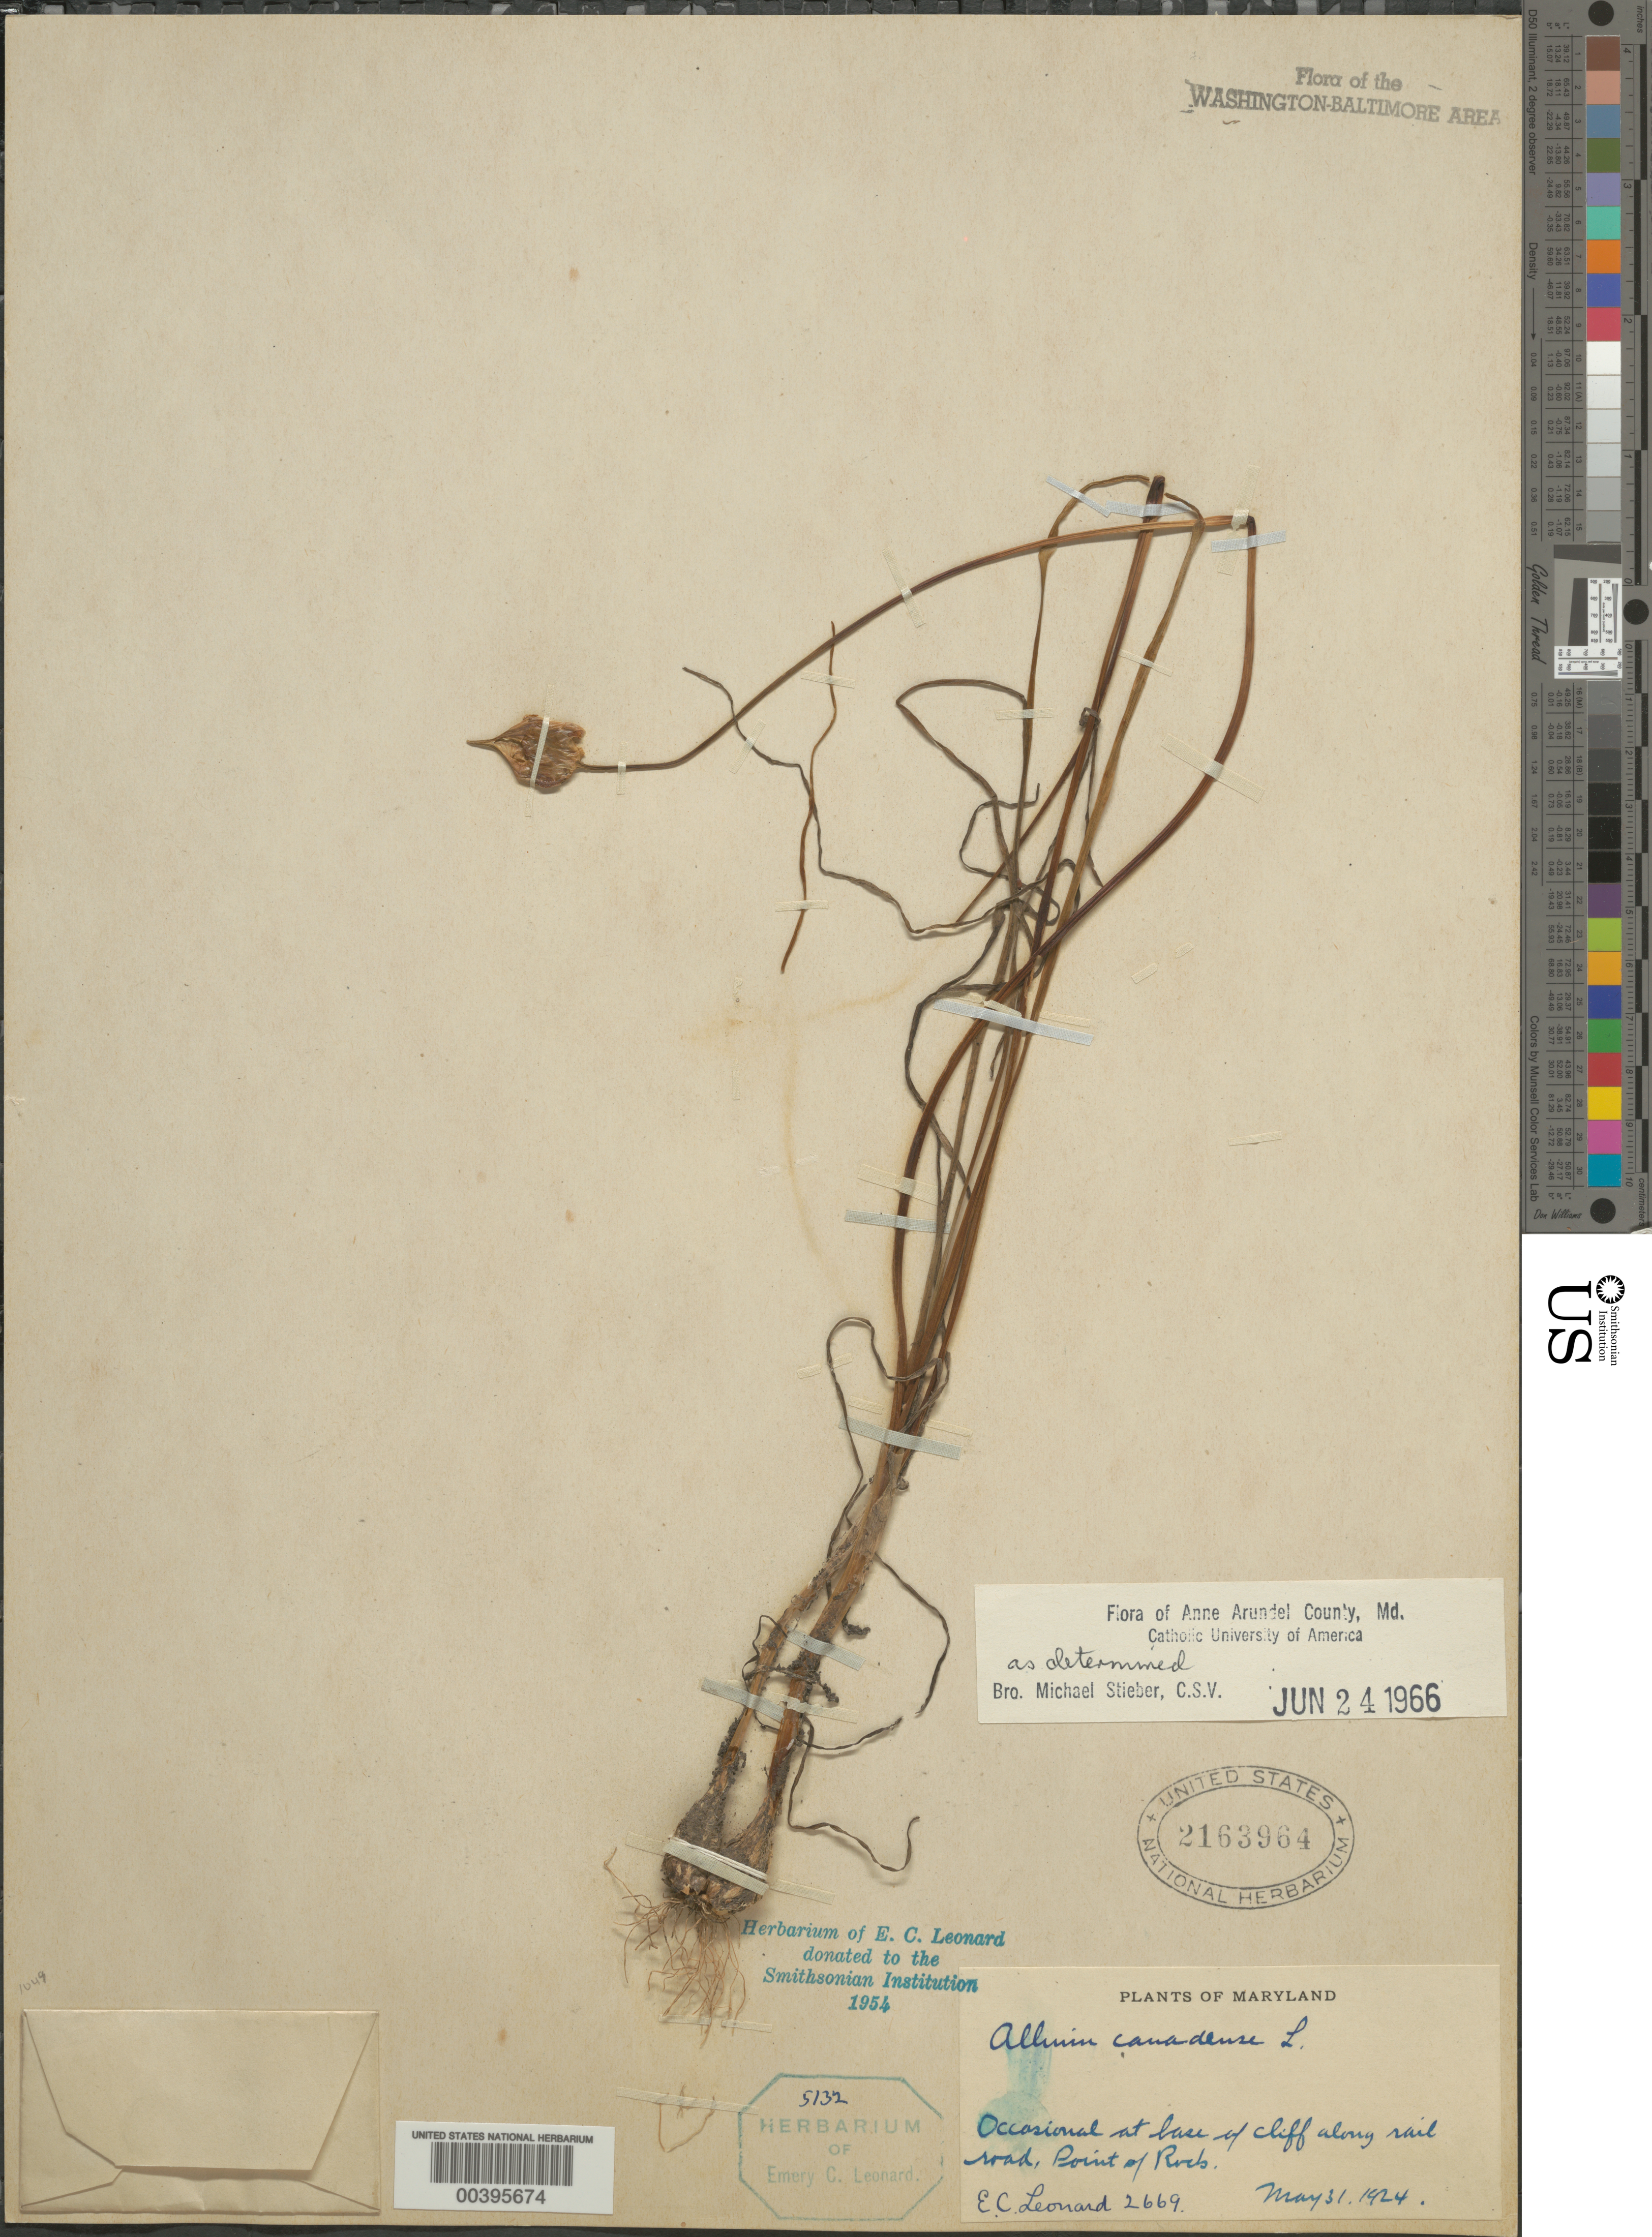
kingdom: Plantae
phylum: Tracheophyta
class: Liliopsida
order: Asparagales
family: Amaryllidaceae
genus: Allium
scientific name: Allium canadense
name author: L.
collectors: E. C. Leonard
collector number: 2669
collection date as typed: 31 May 1924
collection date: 1924-05-31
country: United States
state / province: Maryland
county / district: Frederick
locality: Point of Rocks C. and O. Canal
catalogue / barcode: US 2163964